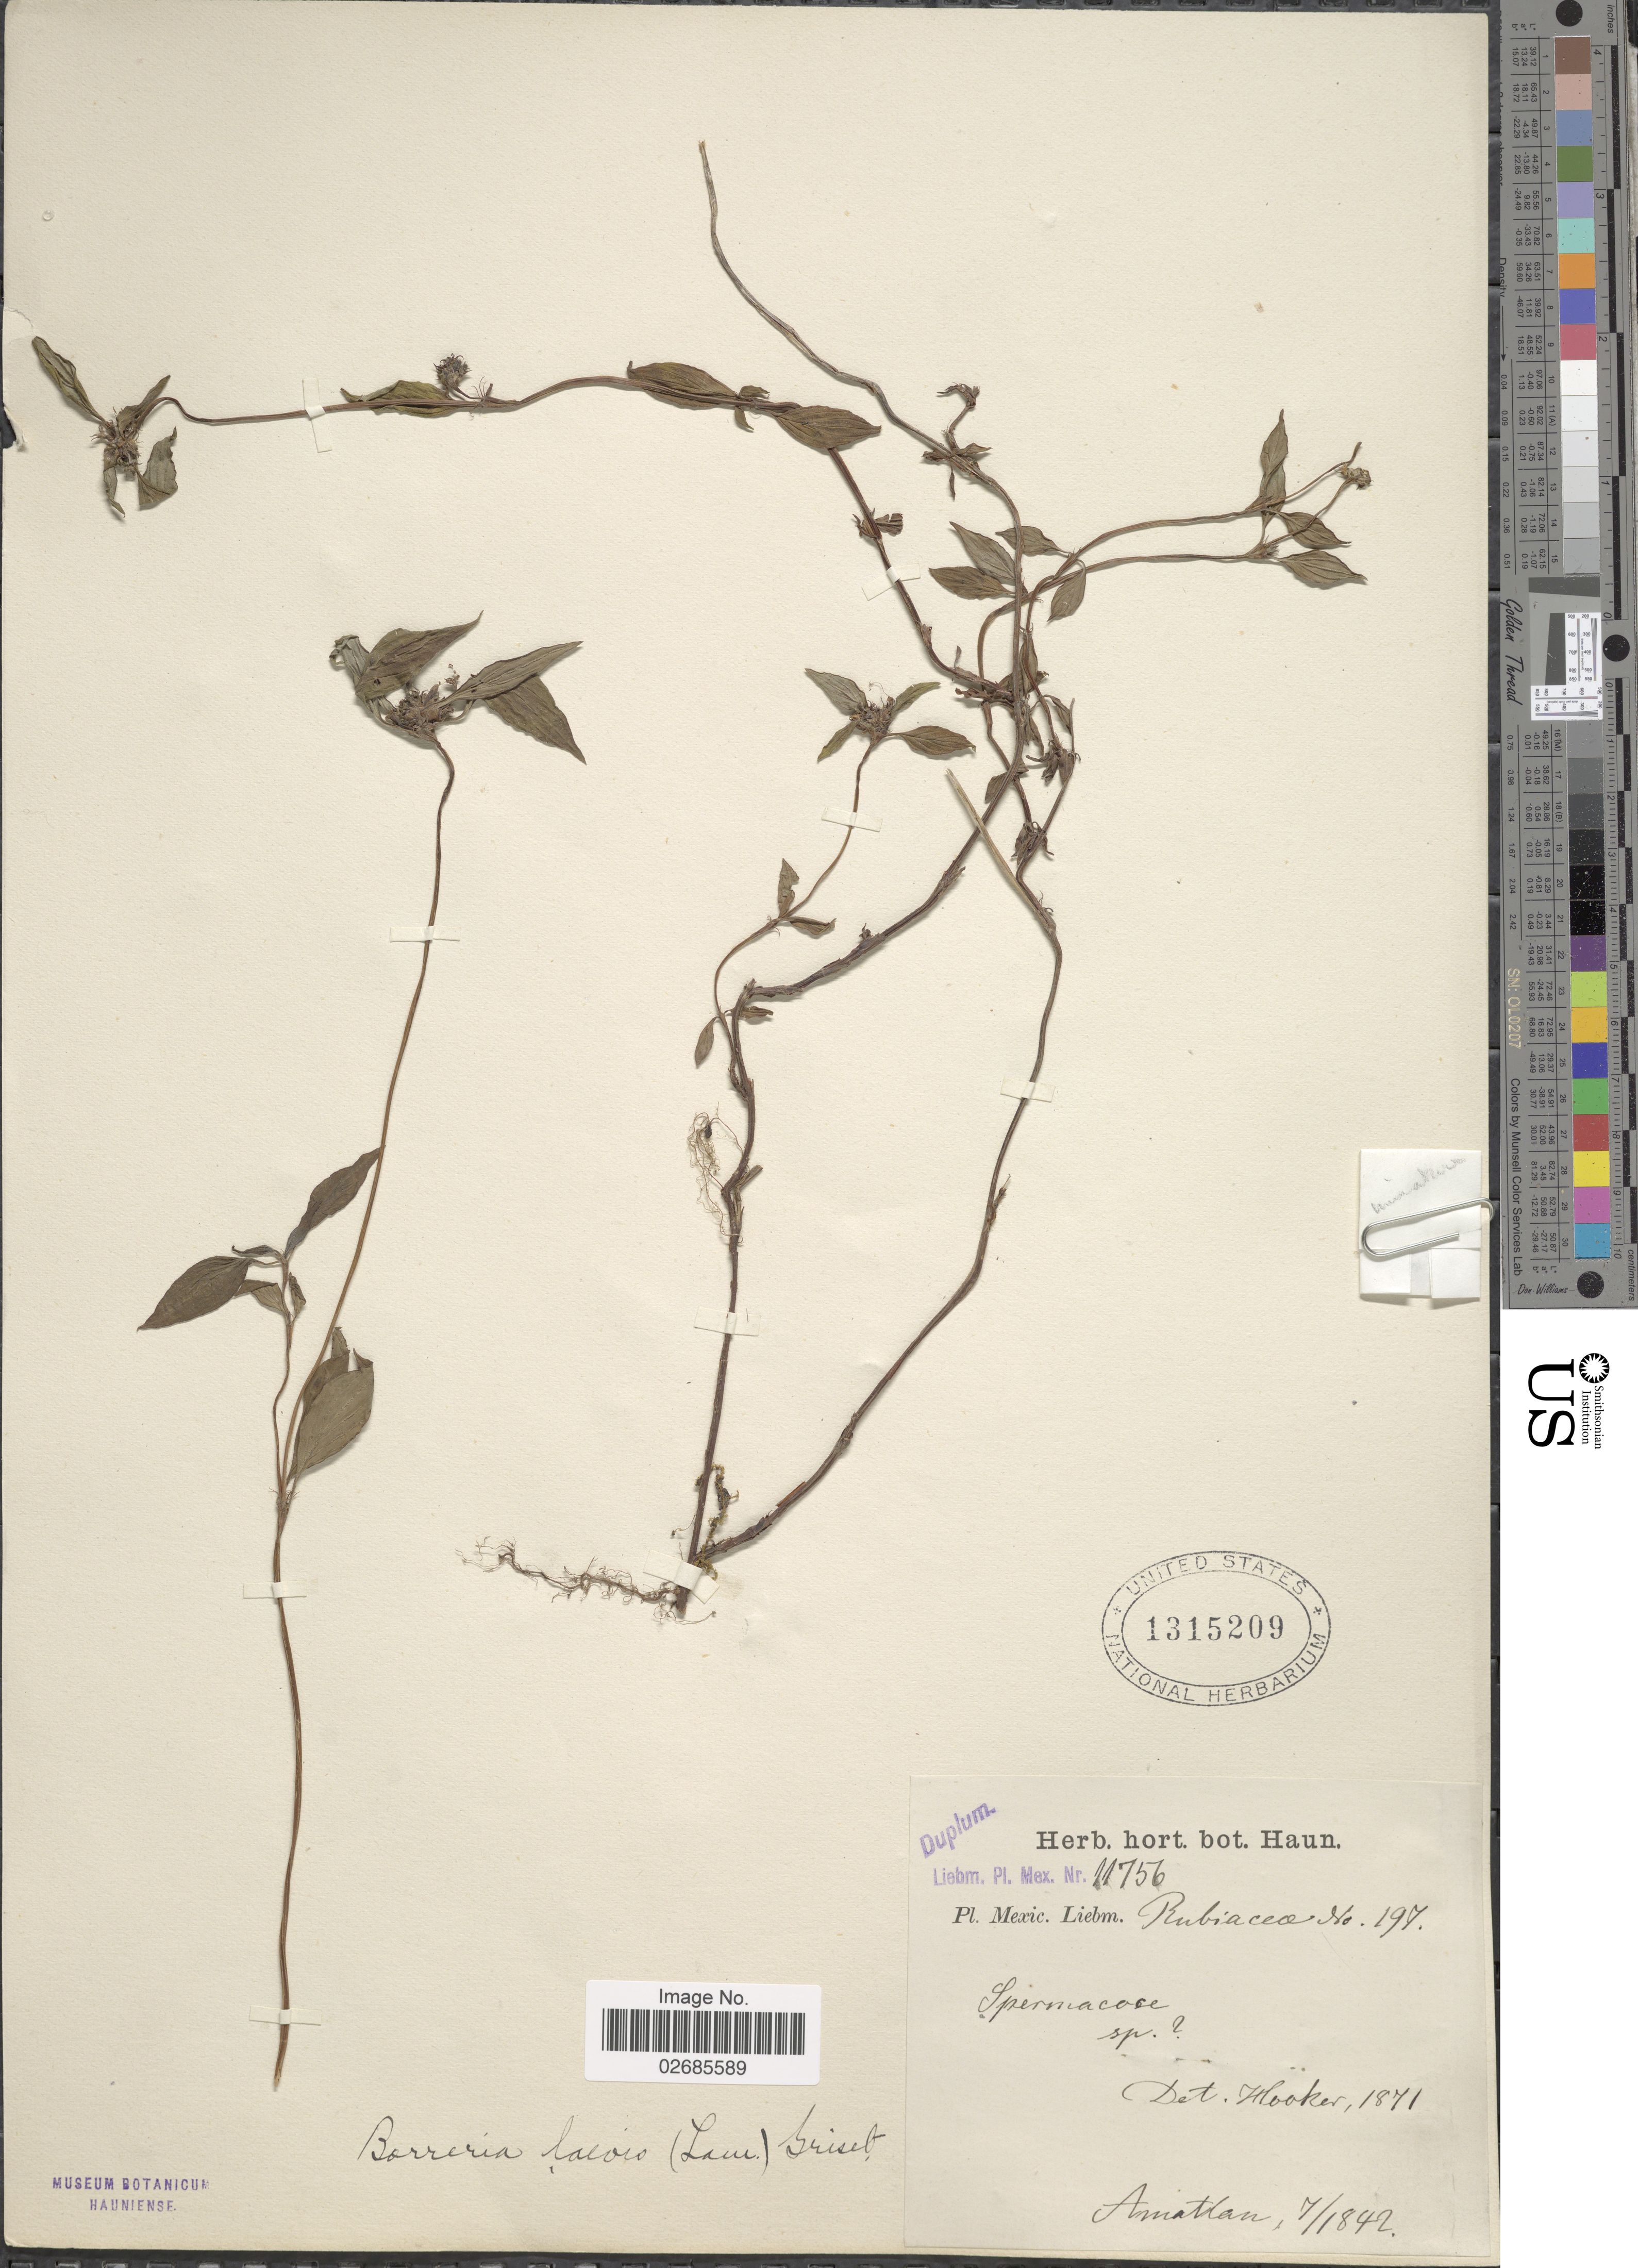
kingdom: Plantae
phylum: Tracheophyta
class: Magnoliopsida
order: Gentianales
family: Rubiaceae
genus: Borreria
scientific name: Borreria assurgens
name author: (Ruiz & Pav.) Griseb.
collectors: Liebmann, --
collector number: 11756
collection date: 1842-07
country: Mexico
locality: Amatlan.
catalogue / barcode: US 1315209